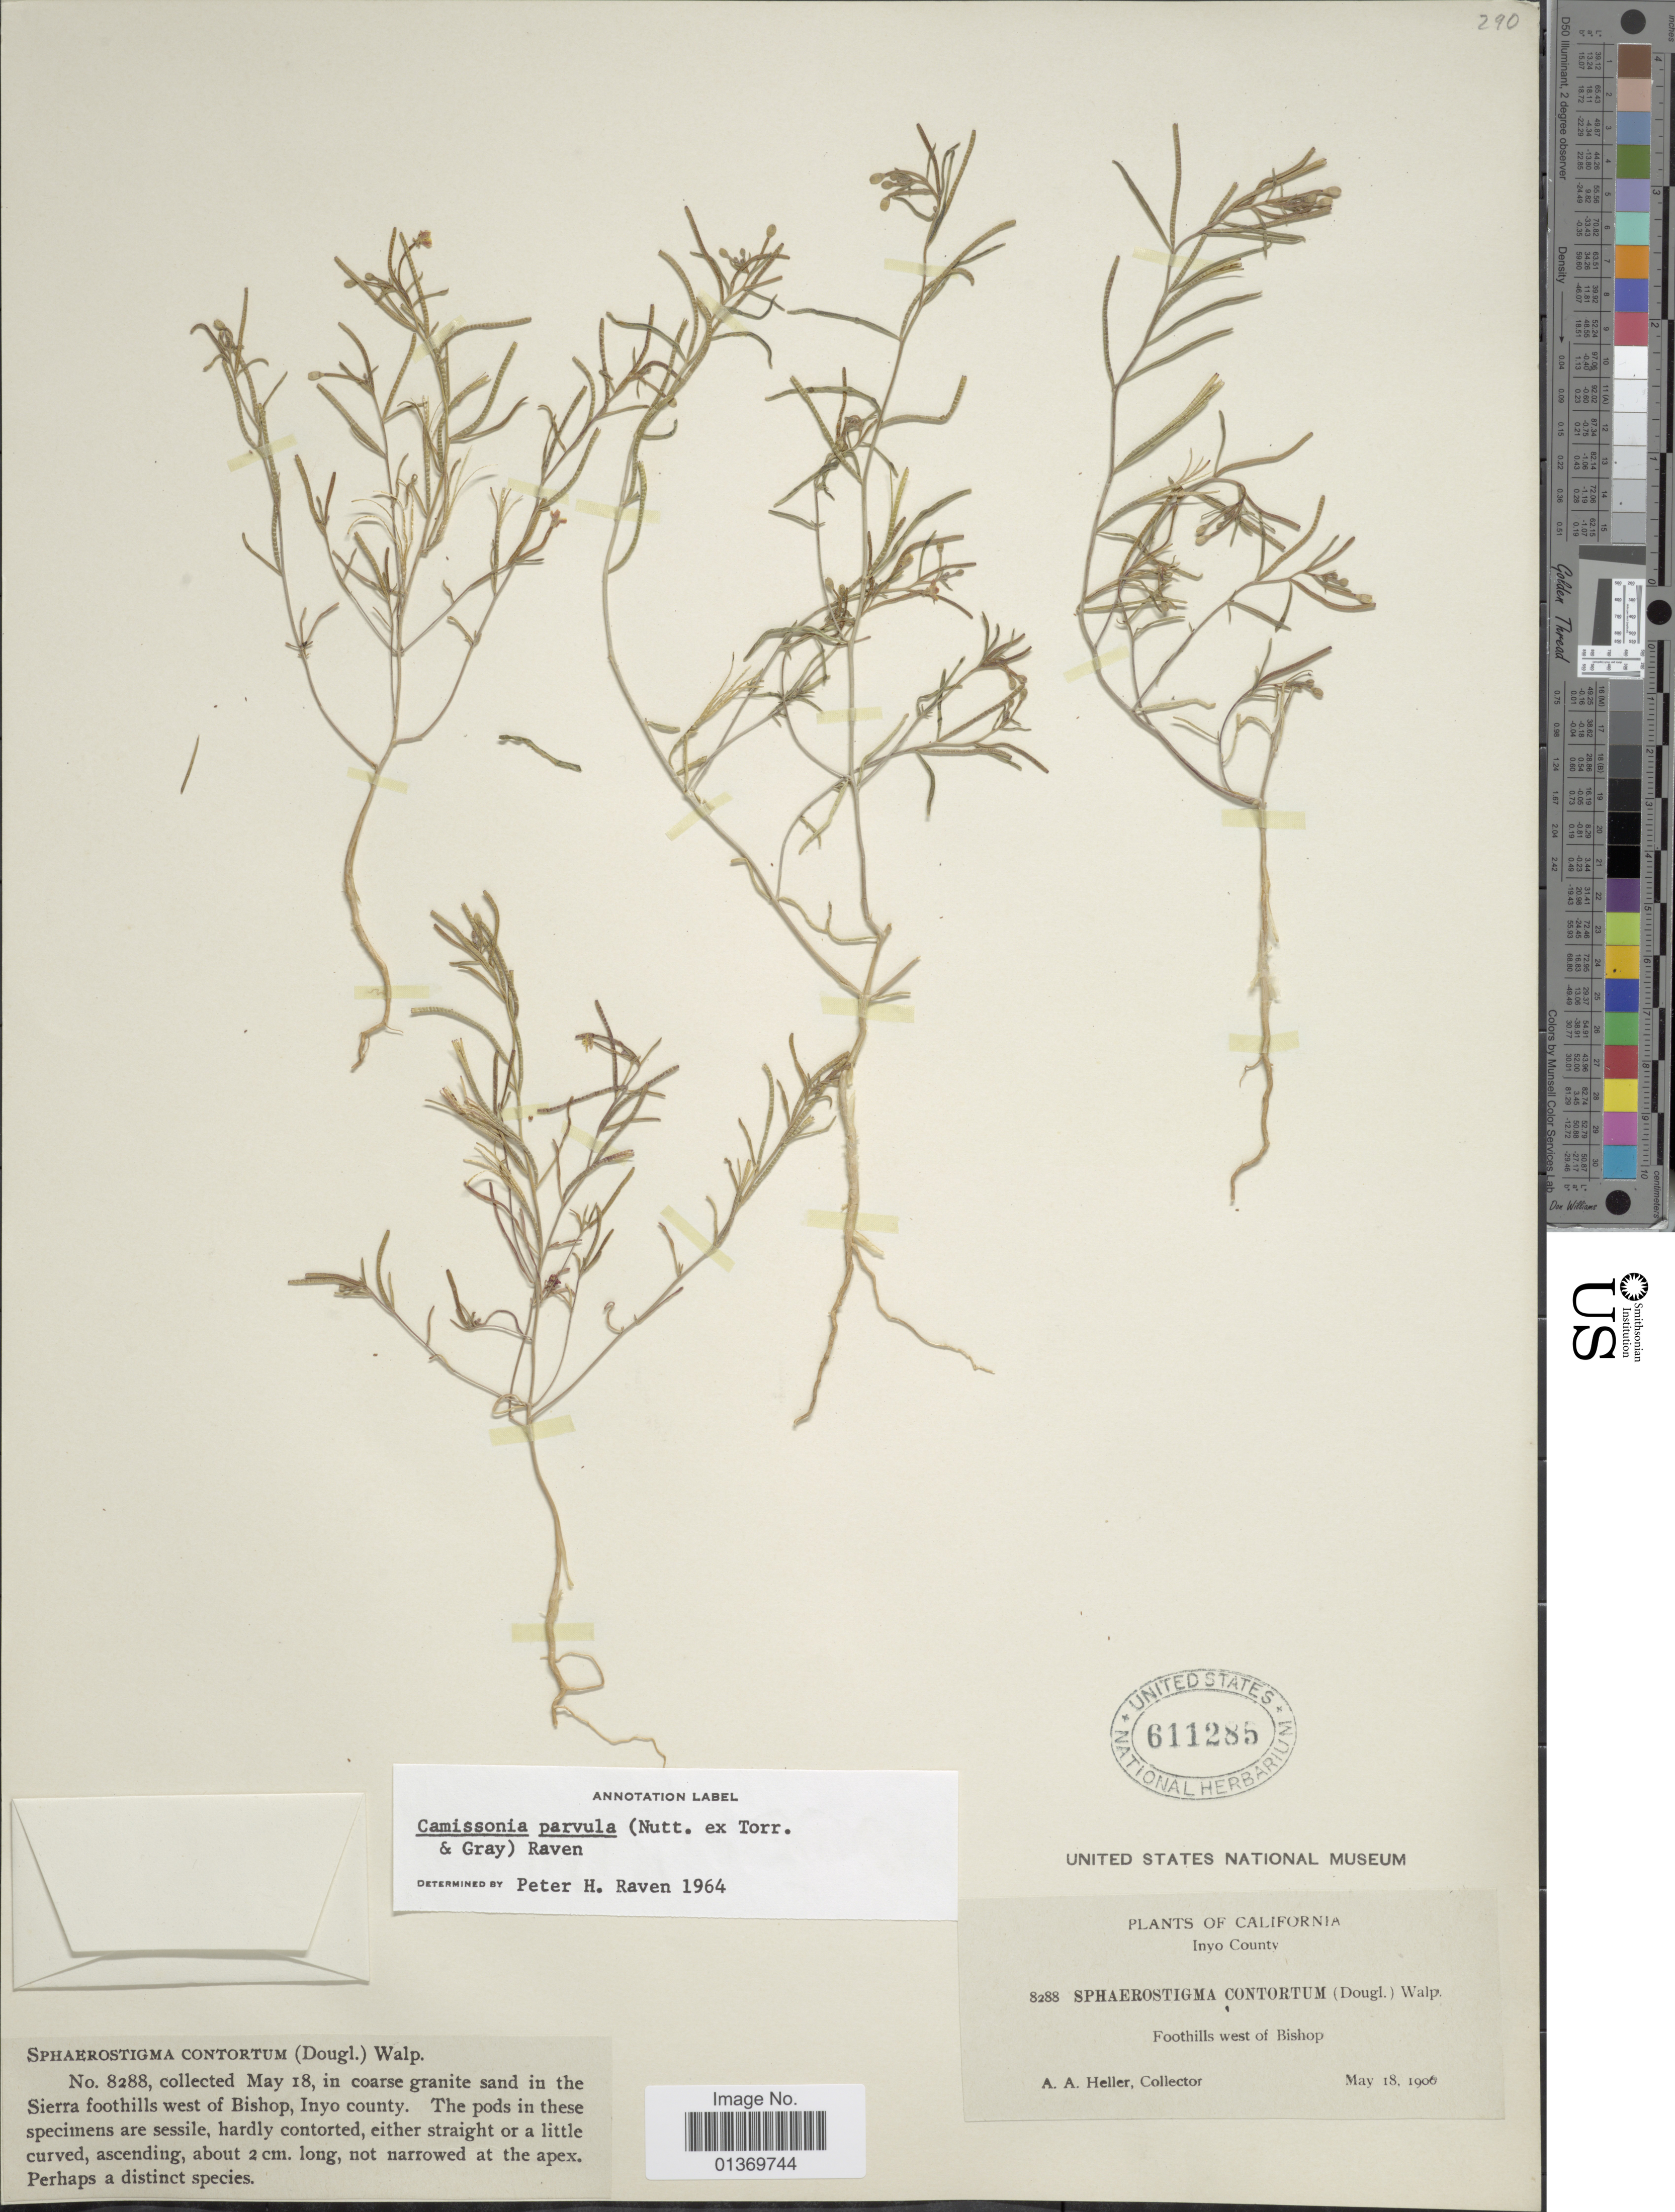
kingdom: Plantae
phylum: Tracheophyta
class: Magnoliopsida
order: Myrtales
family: Onagraceae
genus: Camissonia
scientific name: Camissonia parvula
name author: (Nutt. ex Torr. &) P.H. Raven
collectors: A. A. Heller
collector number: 8288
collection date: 1900-05-18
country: United States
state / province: California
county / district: Inyo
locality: Inyo County, Foothills west of Bishop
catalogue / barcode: US 611285